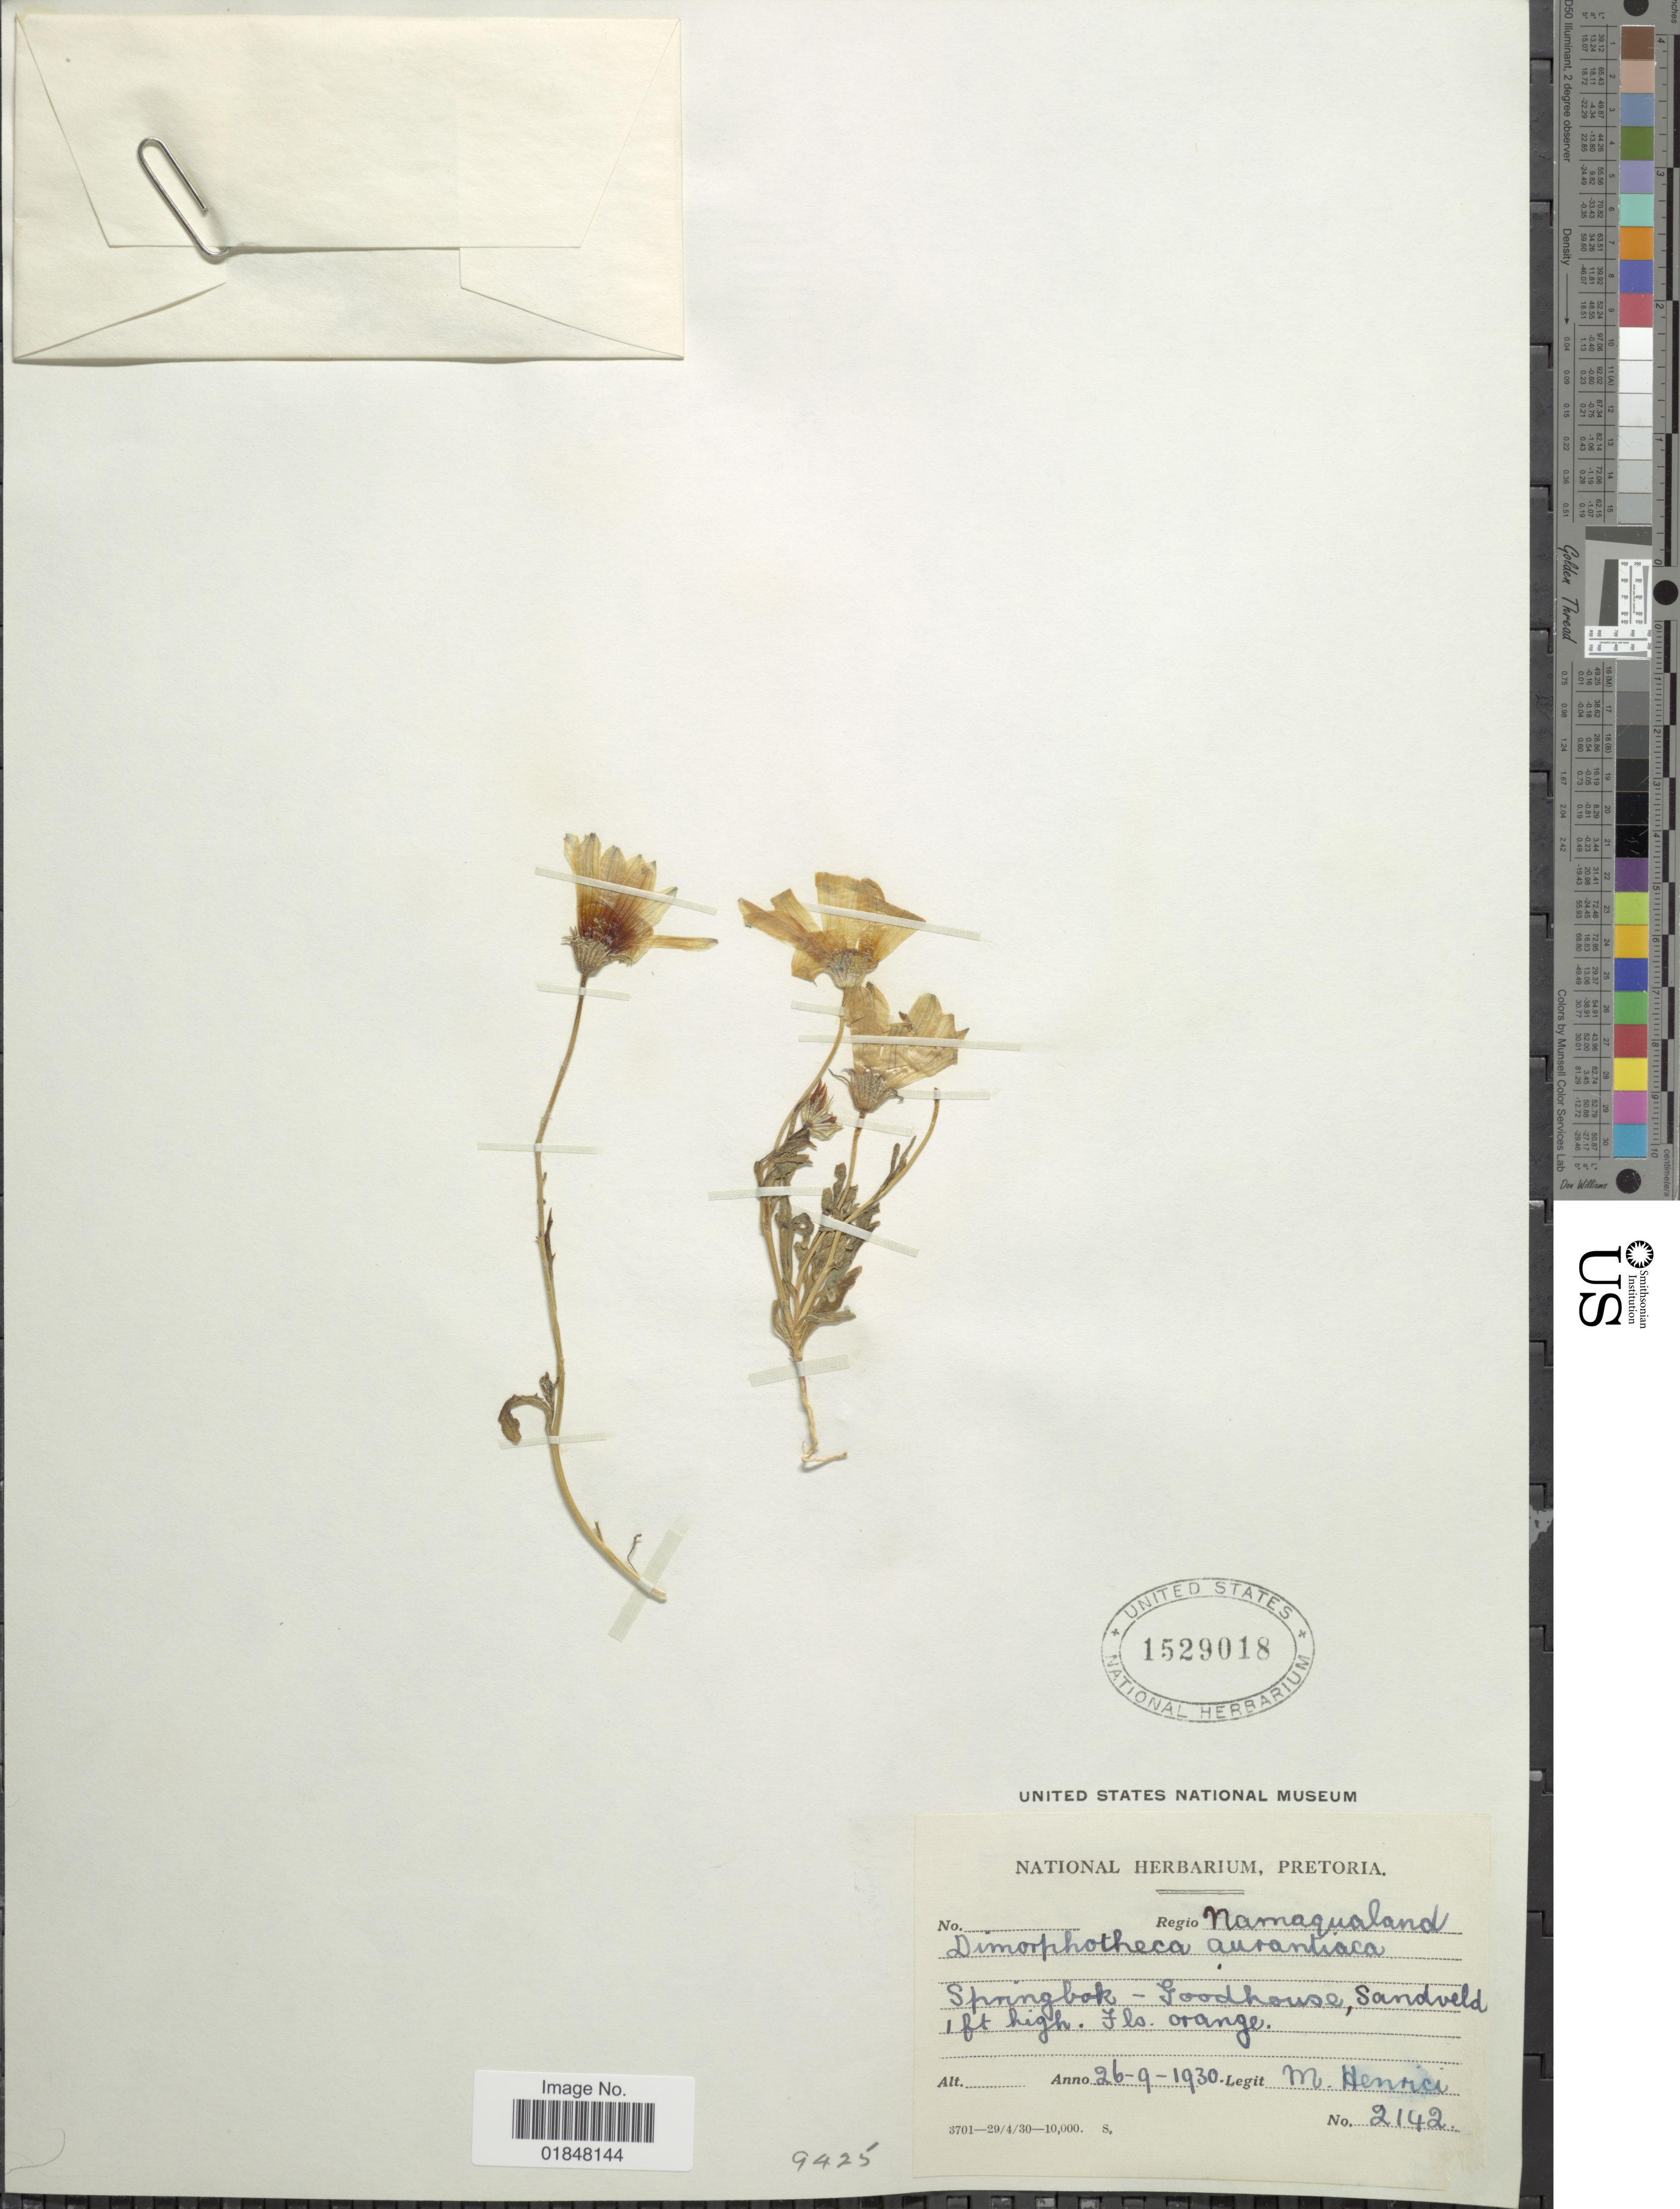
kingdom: Plantae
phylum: Tracheophyta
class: Magnoliopsida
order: Asterales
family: Asteraceae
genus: Dimorphotheca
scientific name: Dimorphotheca tragus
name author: (Aiton) B. Nord.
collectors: M. Henrici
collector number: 2142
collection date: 1930-09-26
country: South Africa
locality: Springbok - Goodhouse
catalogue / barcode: US 1529018